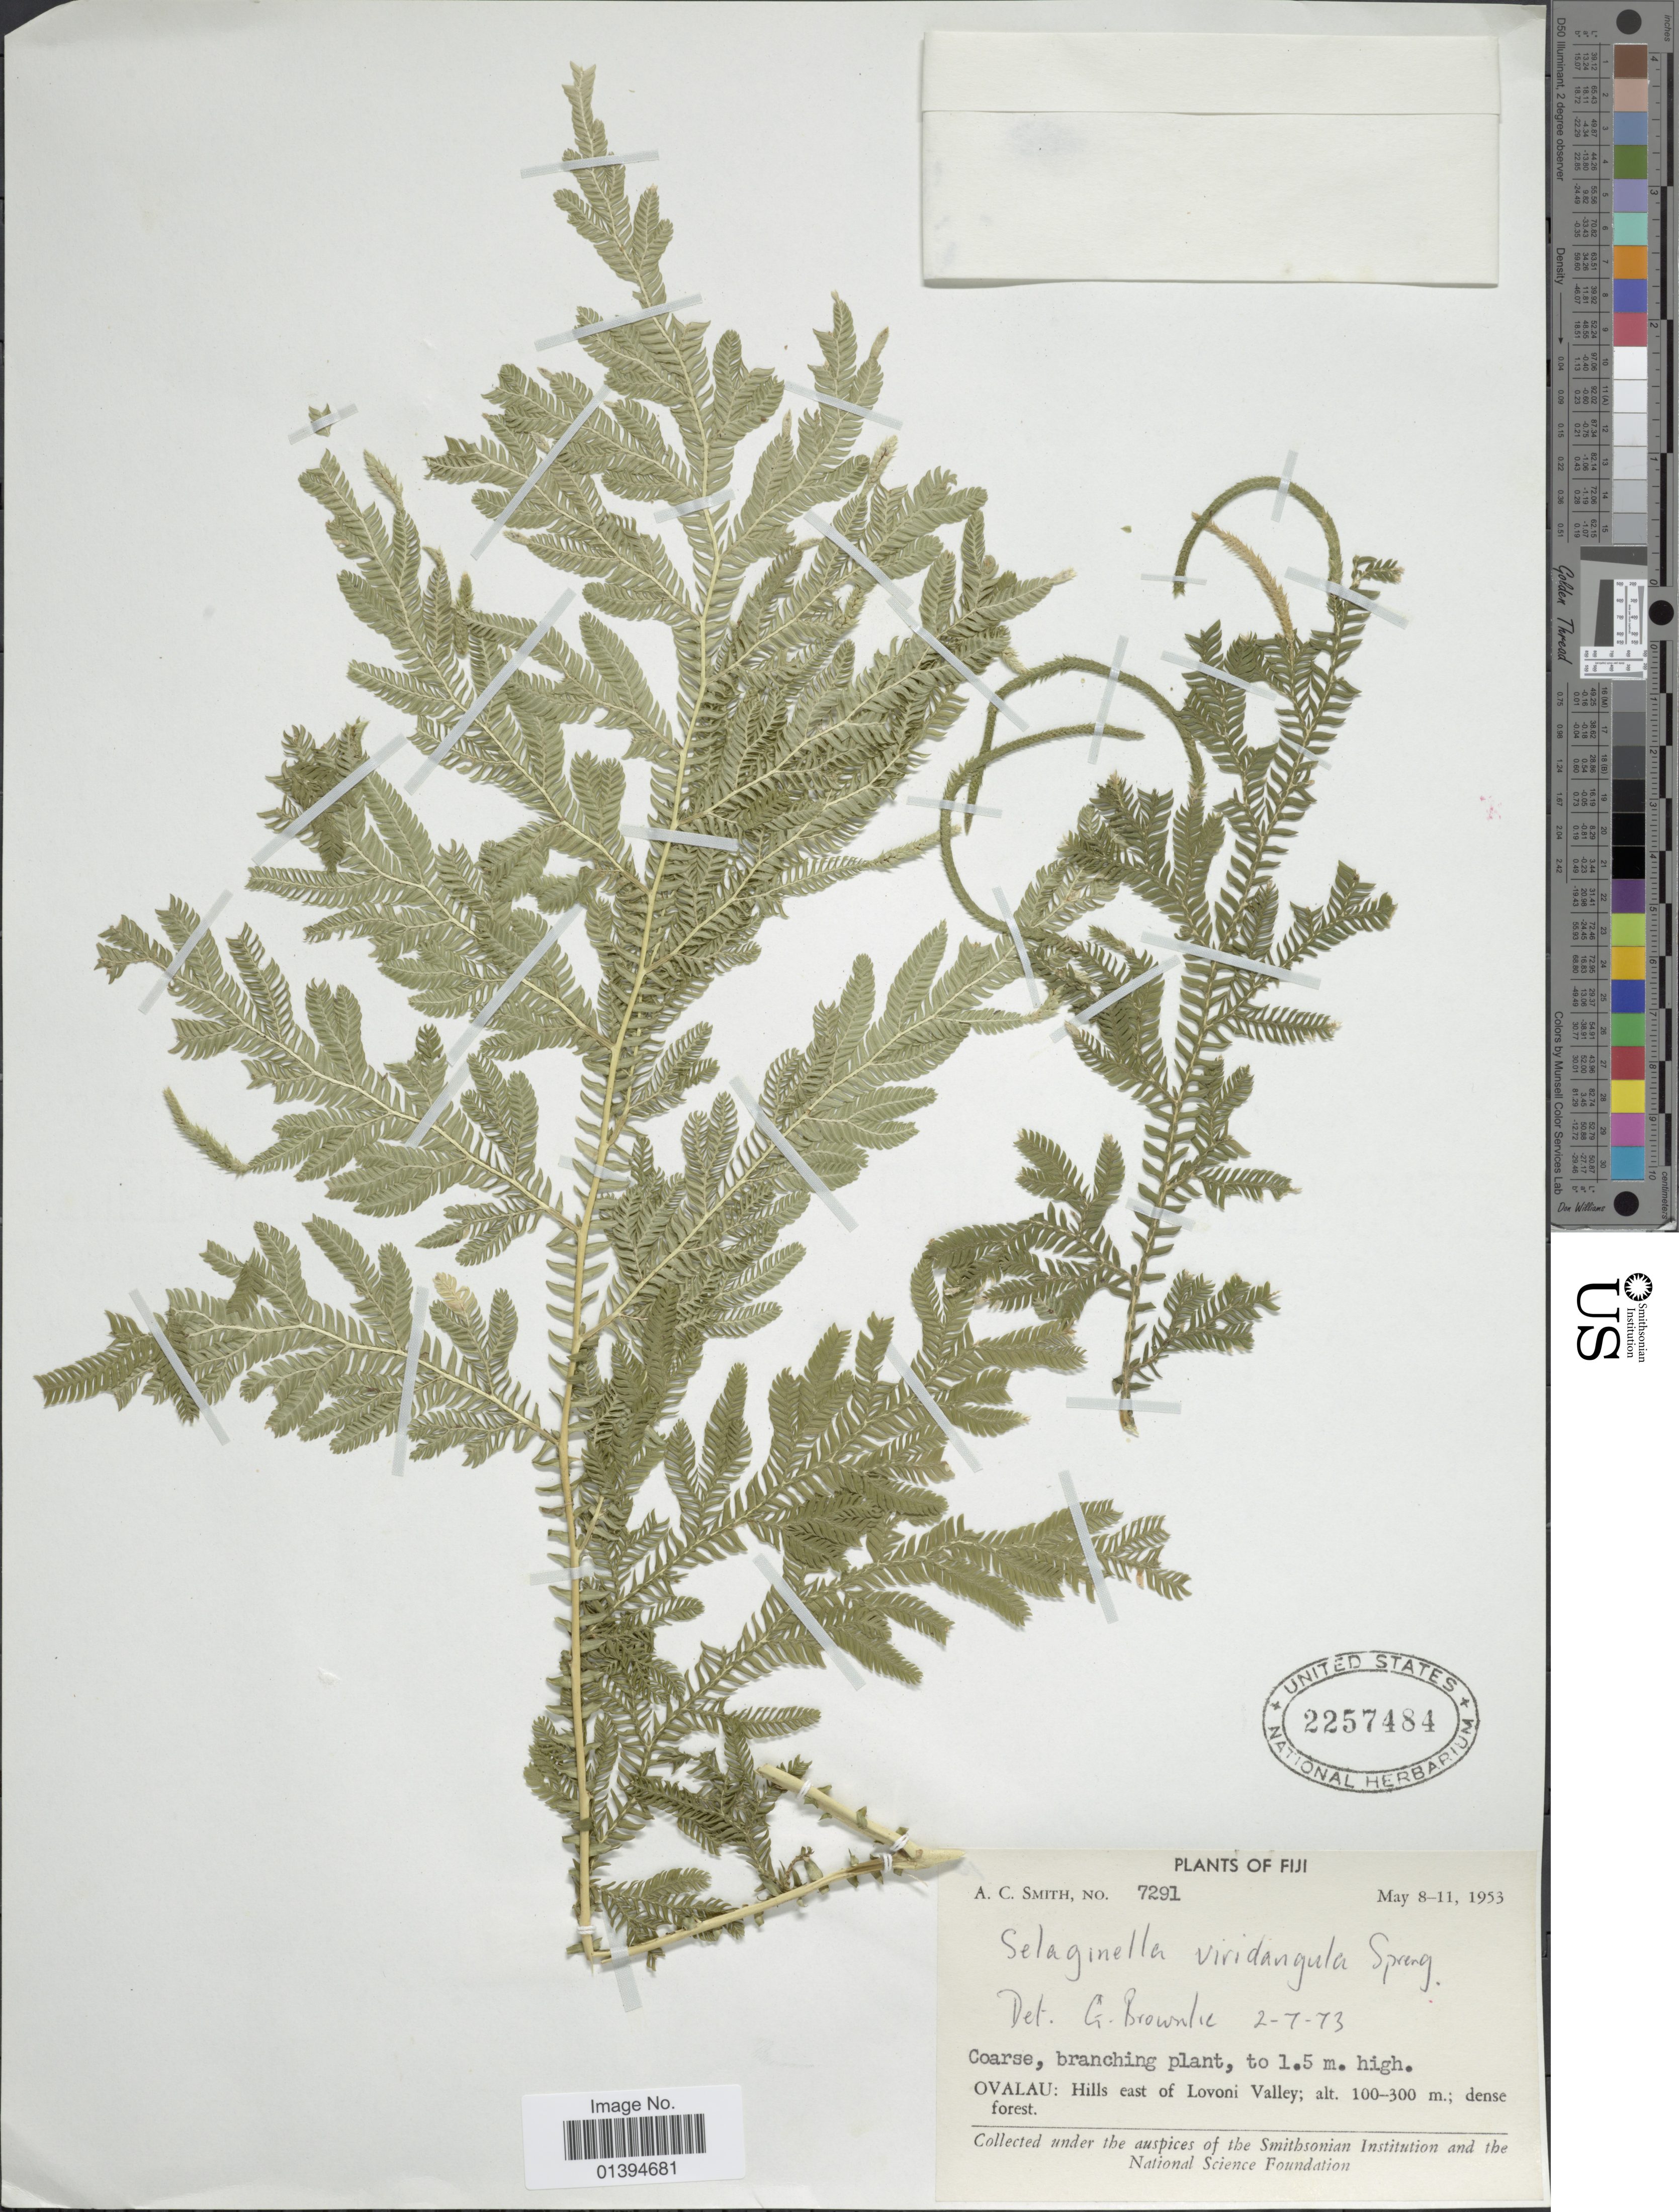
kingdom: Plantae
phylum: Tracheophyta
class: Lycopodiopsida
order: Selaginellales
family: Selaginellaceae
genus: Selaginella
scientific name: Selaginella viridangula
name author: Spring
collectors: A. C. Smith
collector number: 7291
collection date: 1953-05-08/1953-05-11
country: Fiji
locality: Ovalu: hills East of Lovoni valley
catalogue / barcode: US 2257484